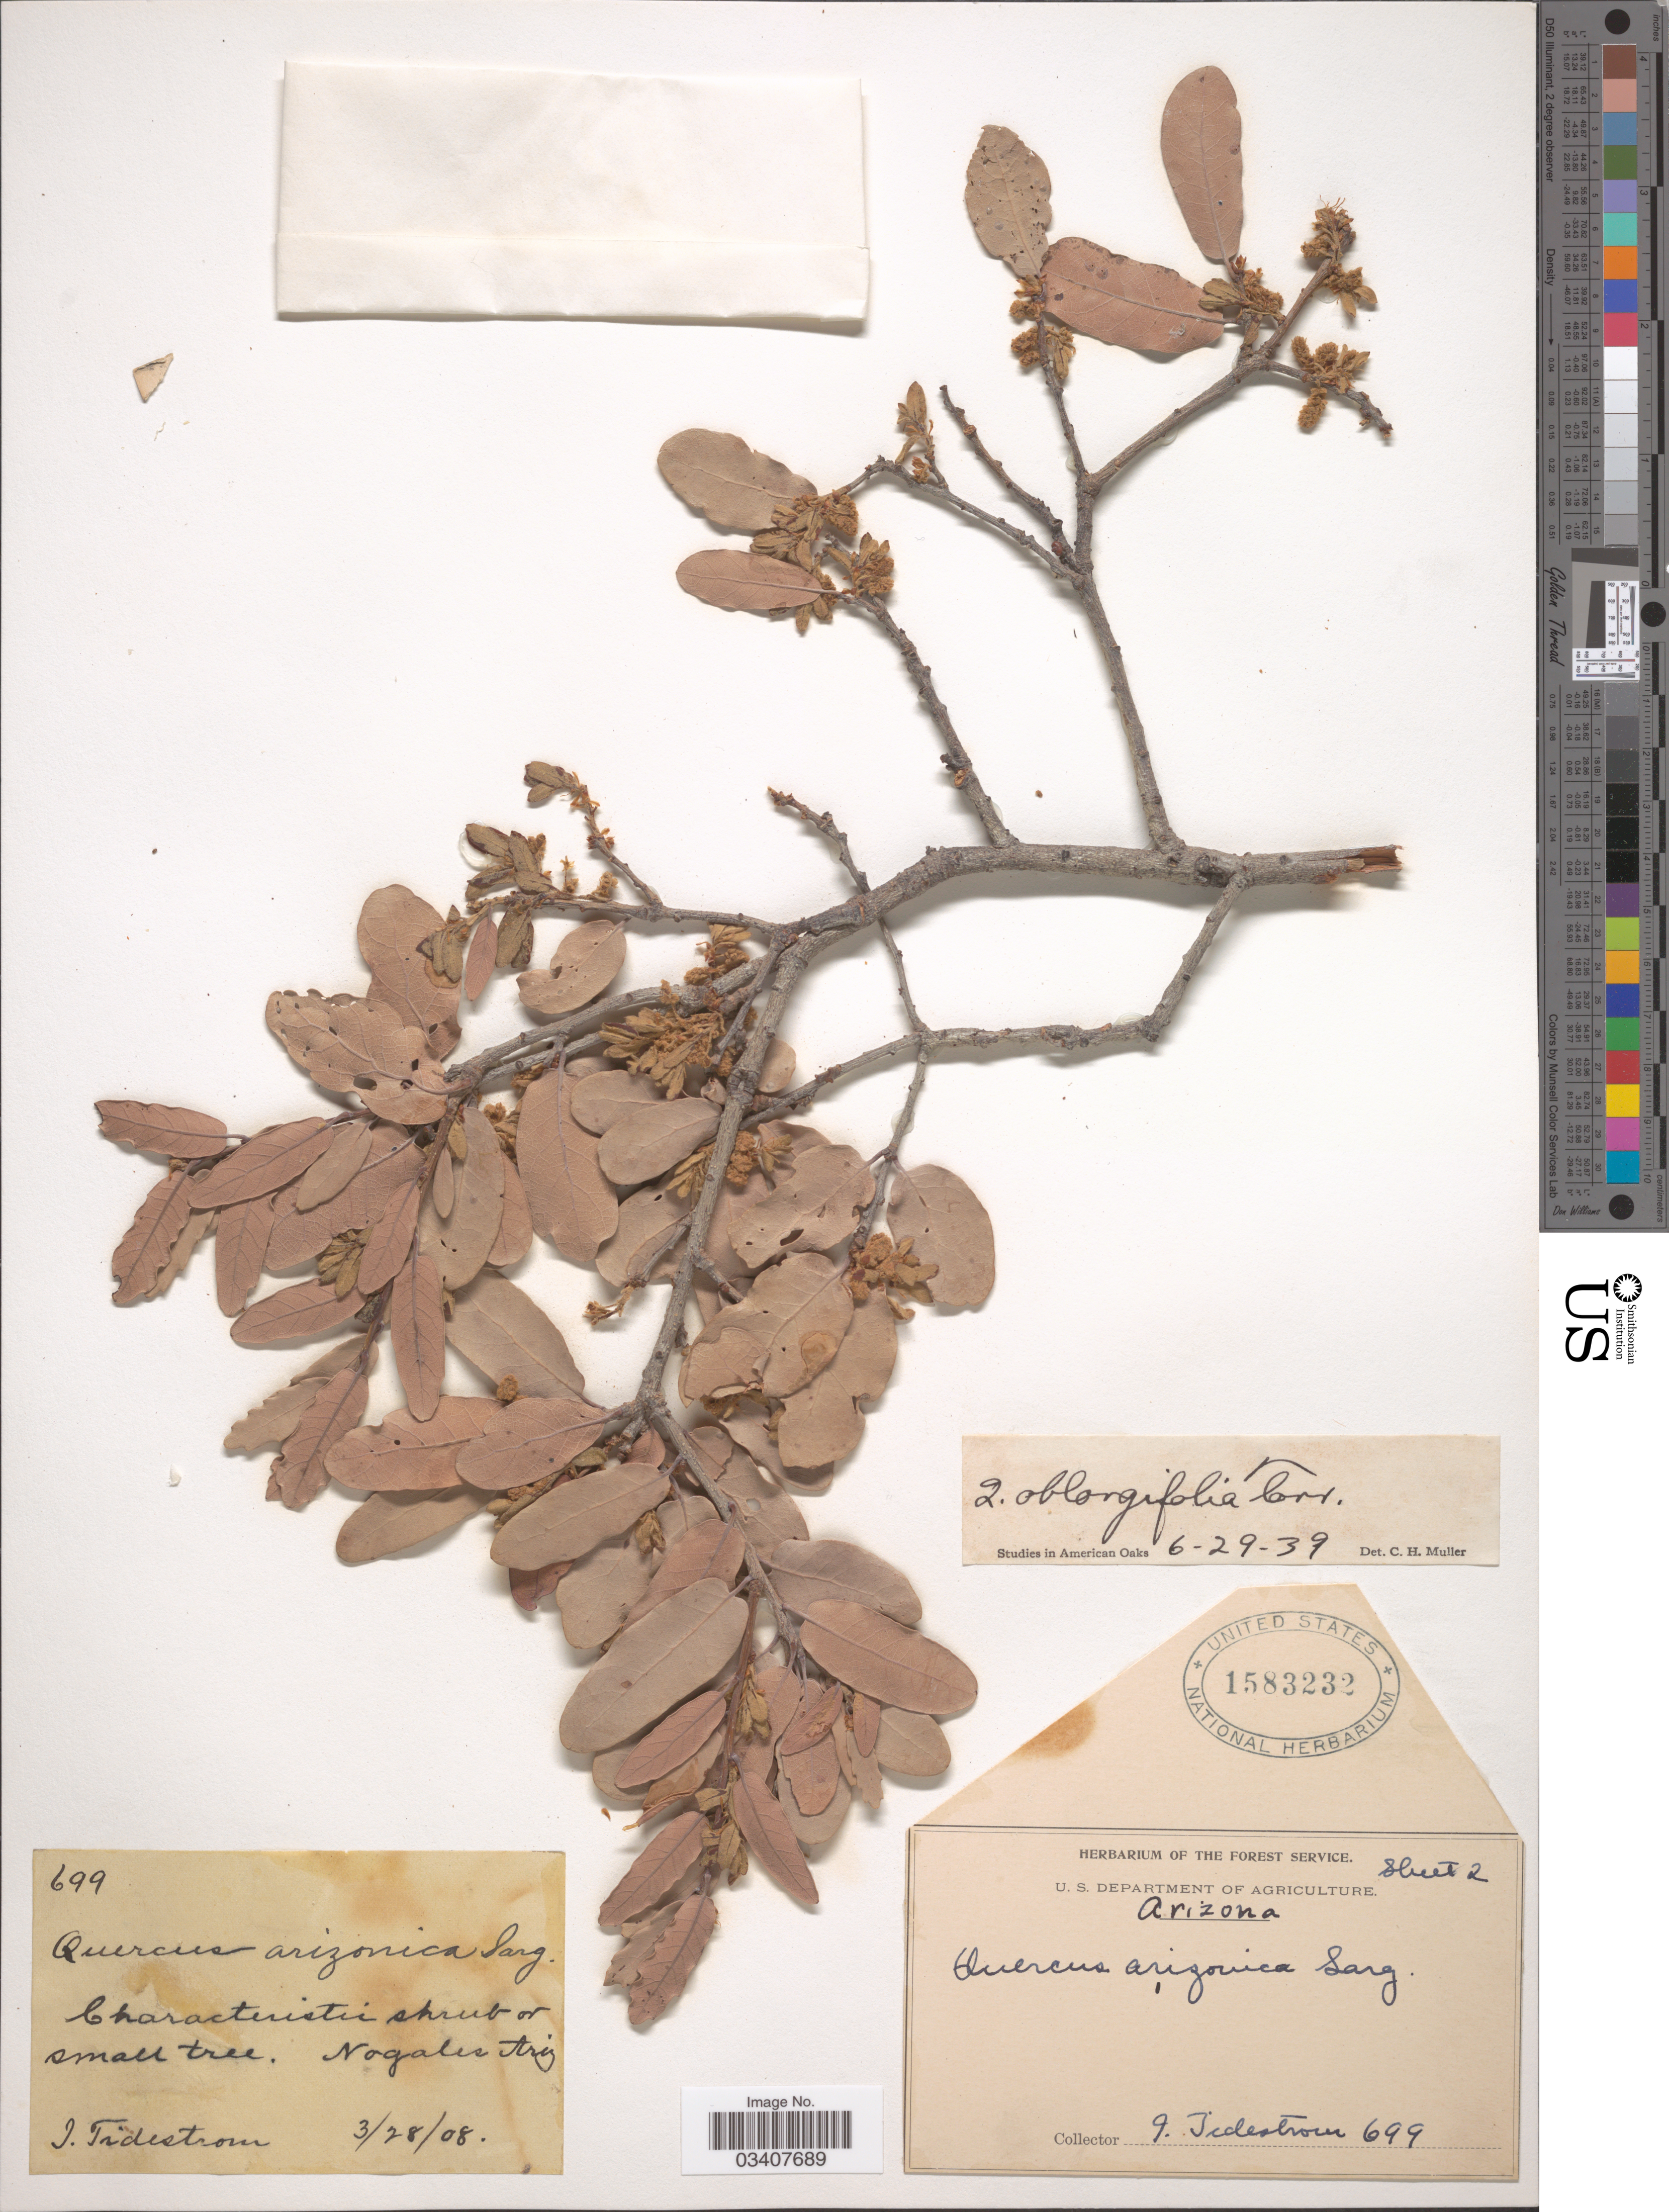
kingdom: Plantae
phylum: Tracheophyta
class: Magnoliopsida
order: Fagales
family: Fagaceae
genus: Quercus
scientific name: Quercus oblongifolia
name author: Torr.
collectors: I. F. Tidestrom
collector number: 699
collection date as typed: Transcribed d/m/y: 28/3/8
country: United States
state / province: Arizona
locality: Nogales.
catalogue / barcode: US 1583232